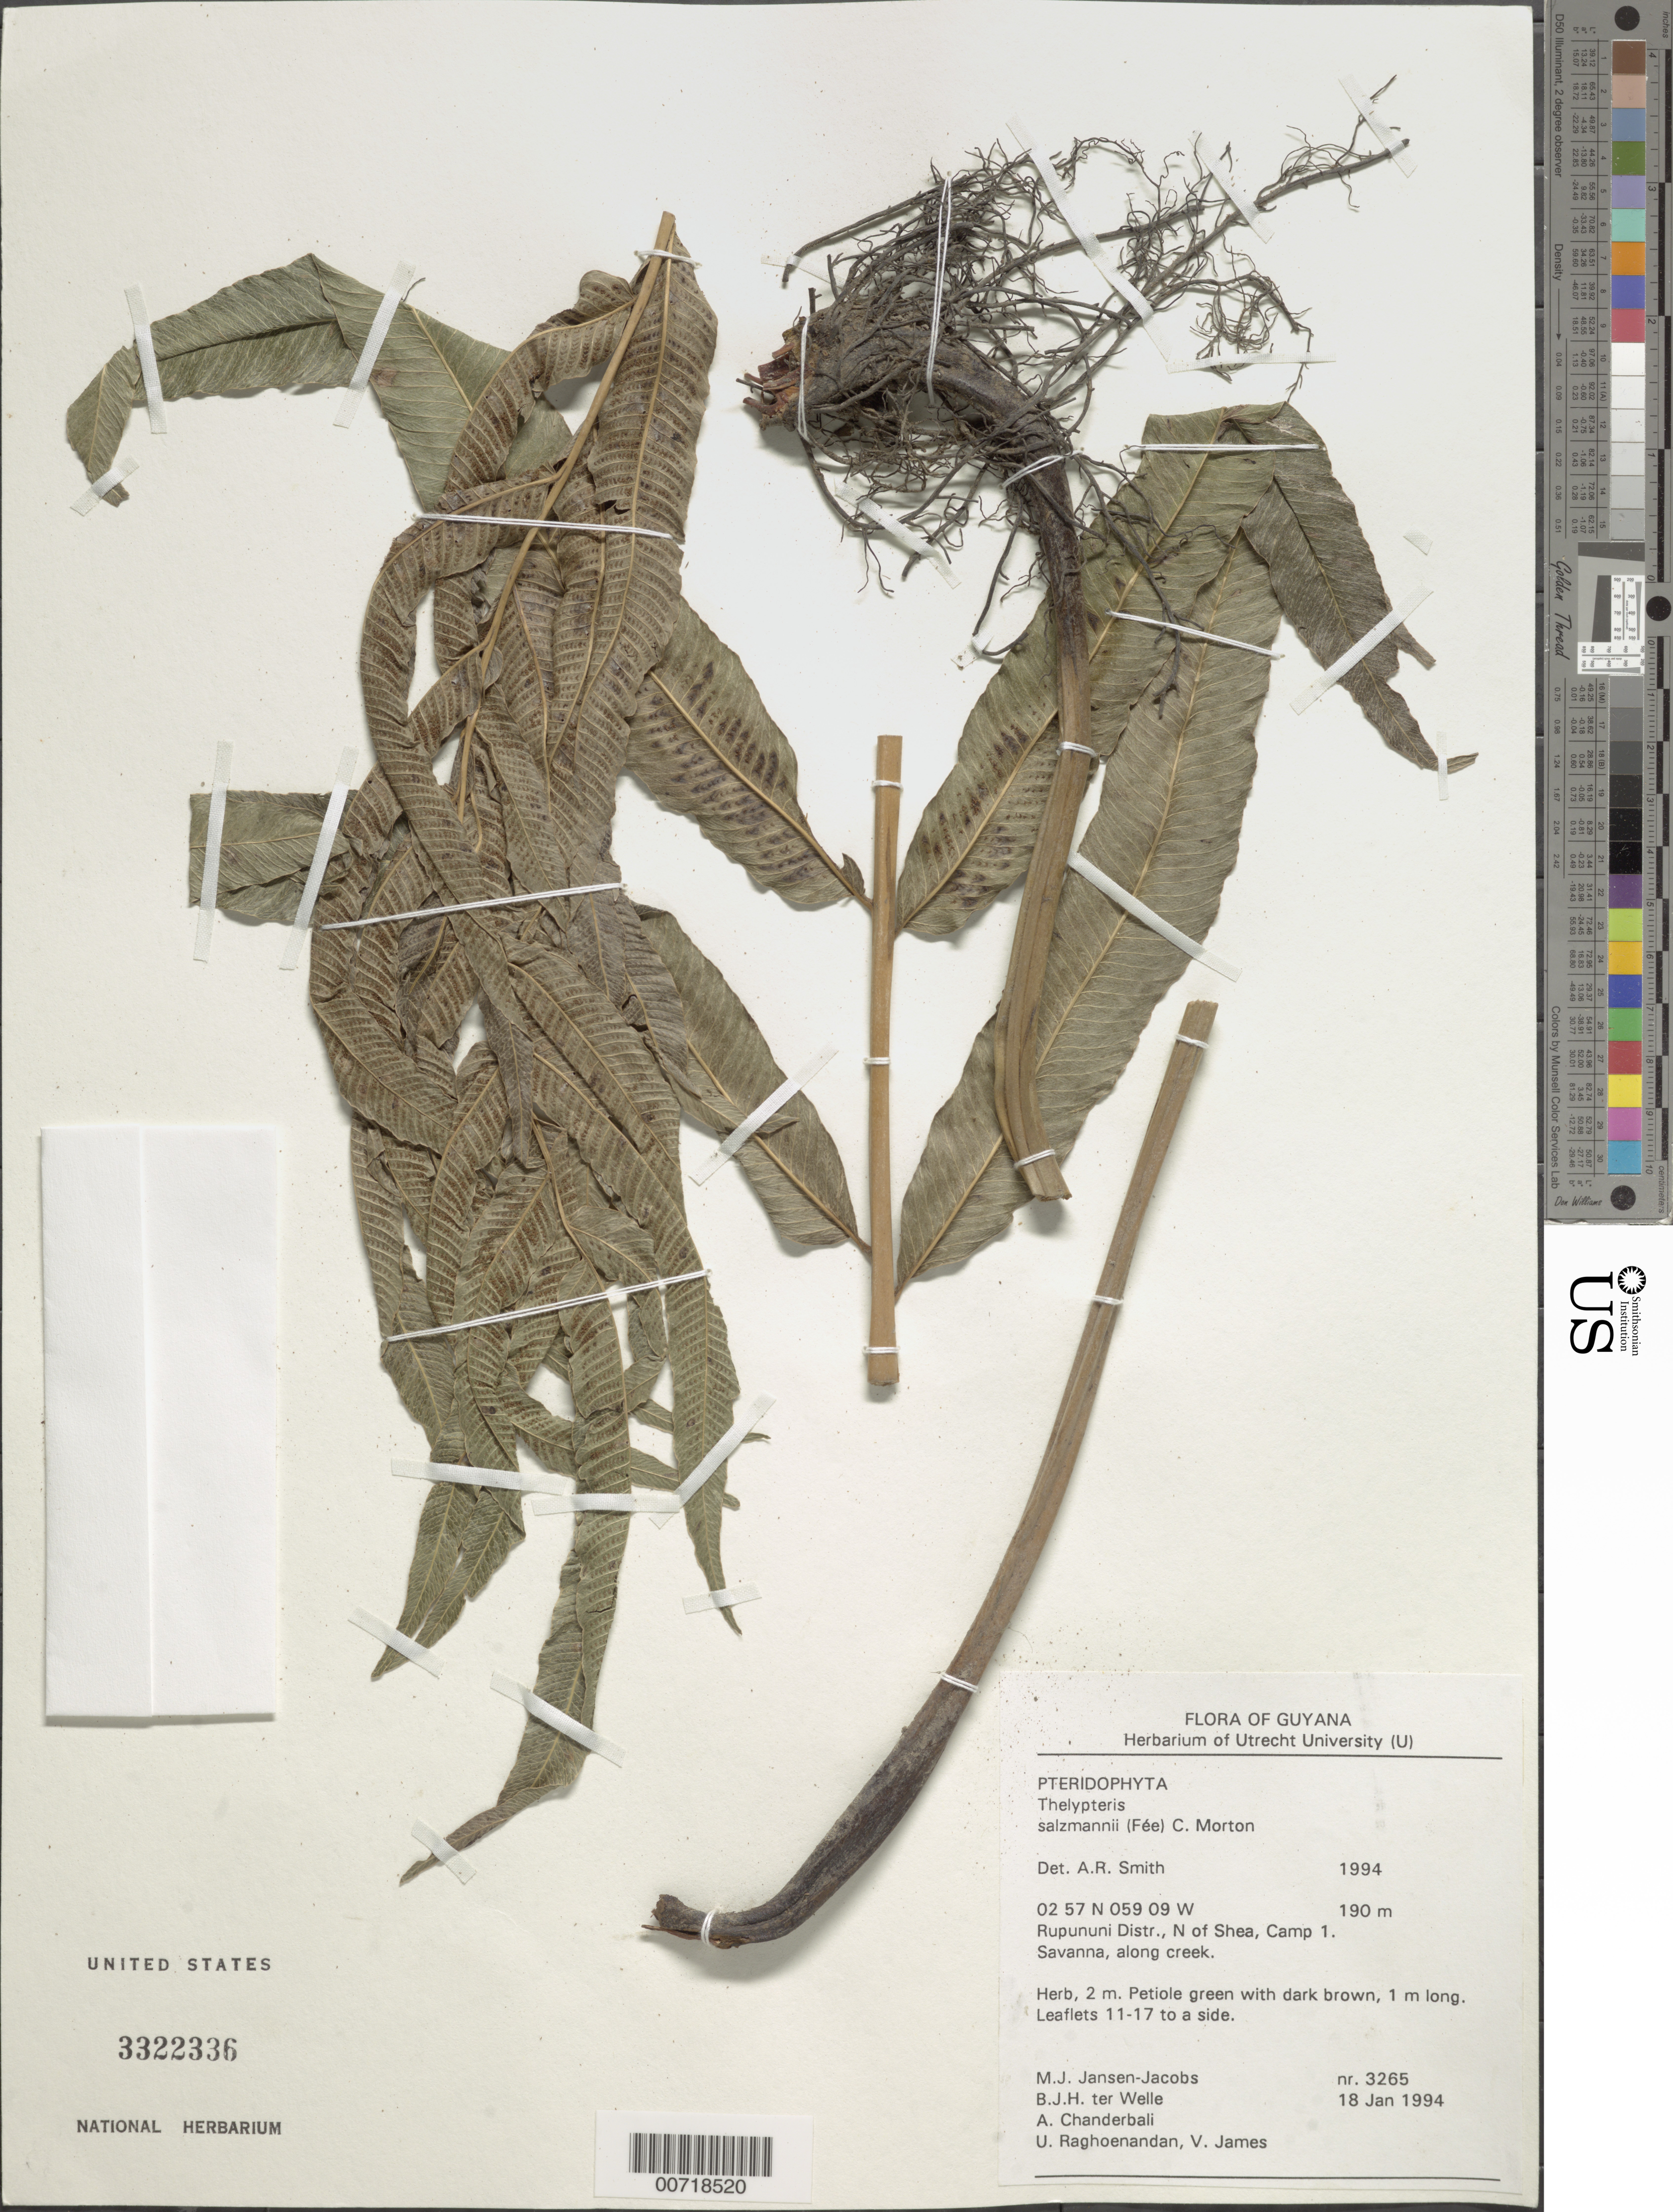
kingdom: Plantae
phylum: Tracheophyta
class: Polypodiopsida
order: Polypodiales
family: Thelypteridaceae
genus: Meniscium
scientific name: Meniscium salzmannii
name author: Fée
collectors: M. J. Jansen-Jacobs, B. Welle, A. S. Chanderbali, U. Raghoenandan & V. James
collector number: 3265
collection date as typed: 18-Jan-94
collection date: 1994-01-18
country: Guyana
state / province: U. Takutu-U. Essequibo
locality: Shea, N of, camp 1, Rupununi District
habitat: Savanna, along creek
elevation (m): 190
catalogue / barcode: US 3322336